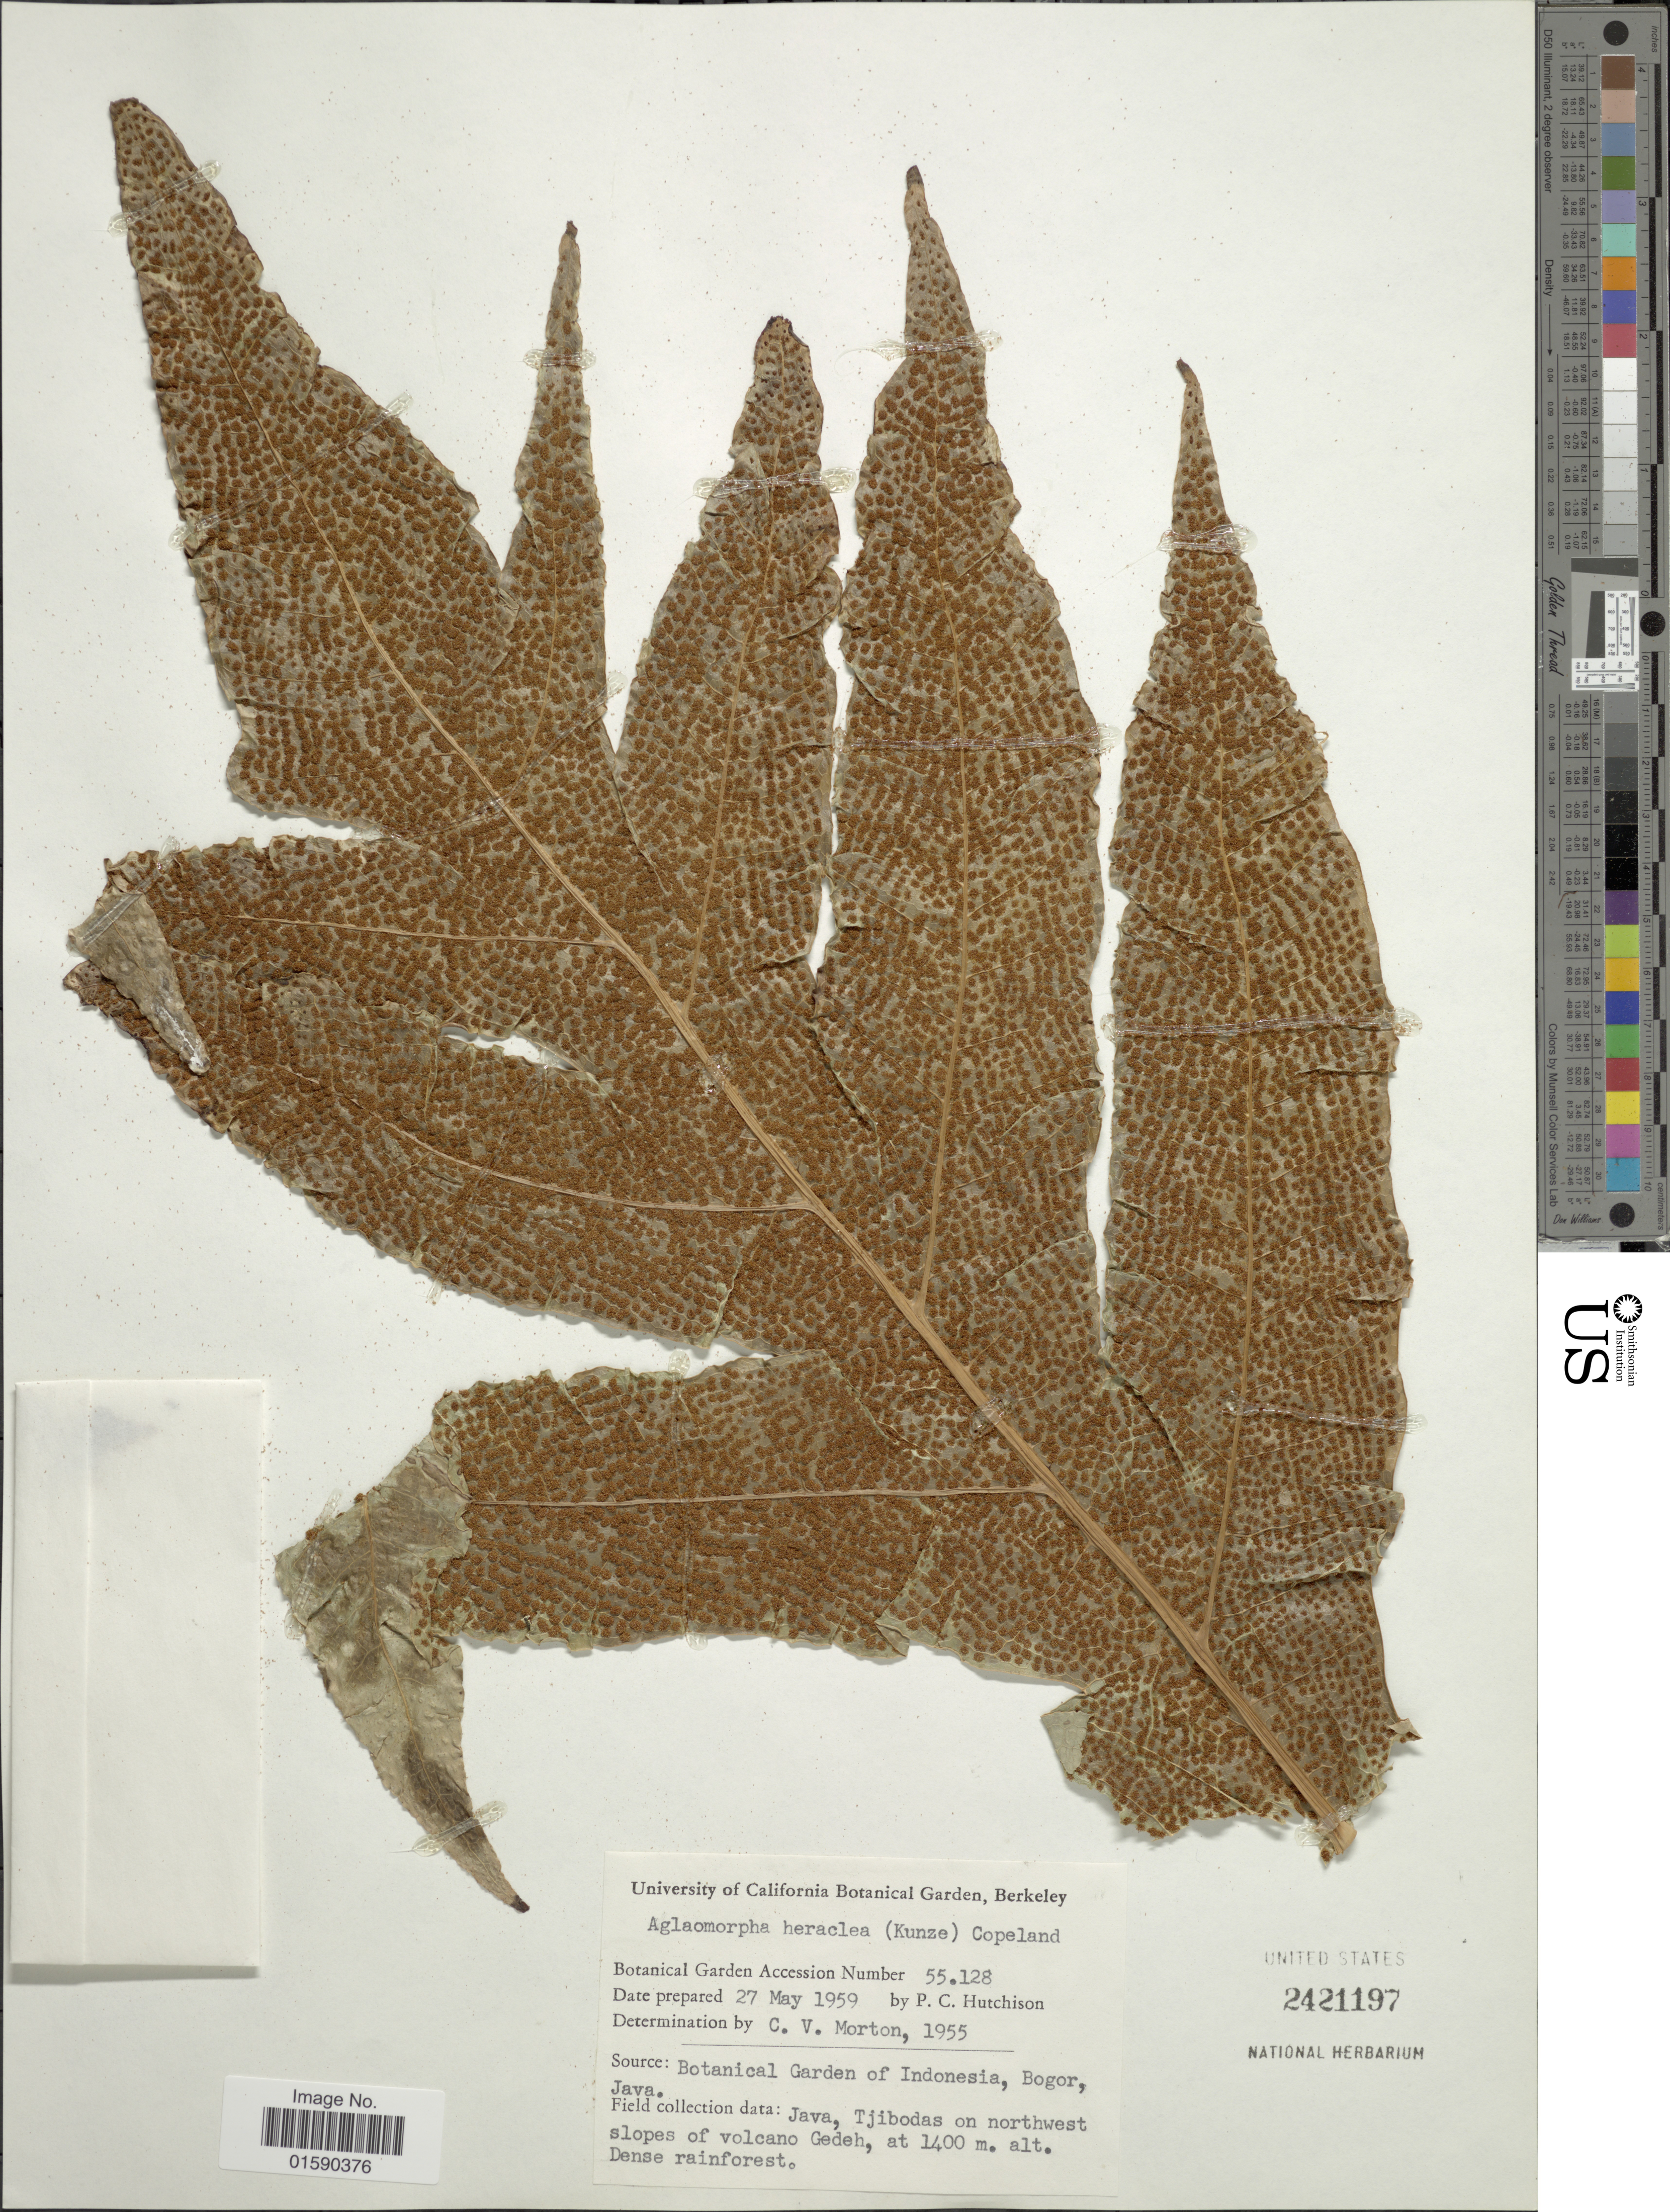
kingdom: Plantae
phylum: Tracheophyta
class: Polypodiopsida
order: Polypodiales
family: Polypodiaceae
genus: Aglaomorpha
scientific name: Aglaomorpha heraclea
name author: (Kunze) Copel.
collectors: P. C. Hutchison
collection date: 1959-05-27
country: United States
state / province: California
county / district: Alameda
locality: University of California Botanical Garden, Berkeley.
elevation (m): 1400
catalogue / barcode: US 2421197